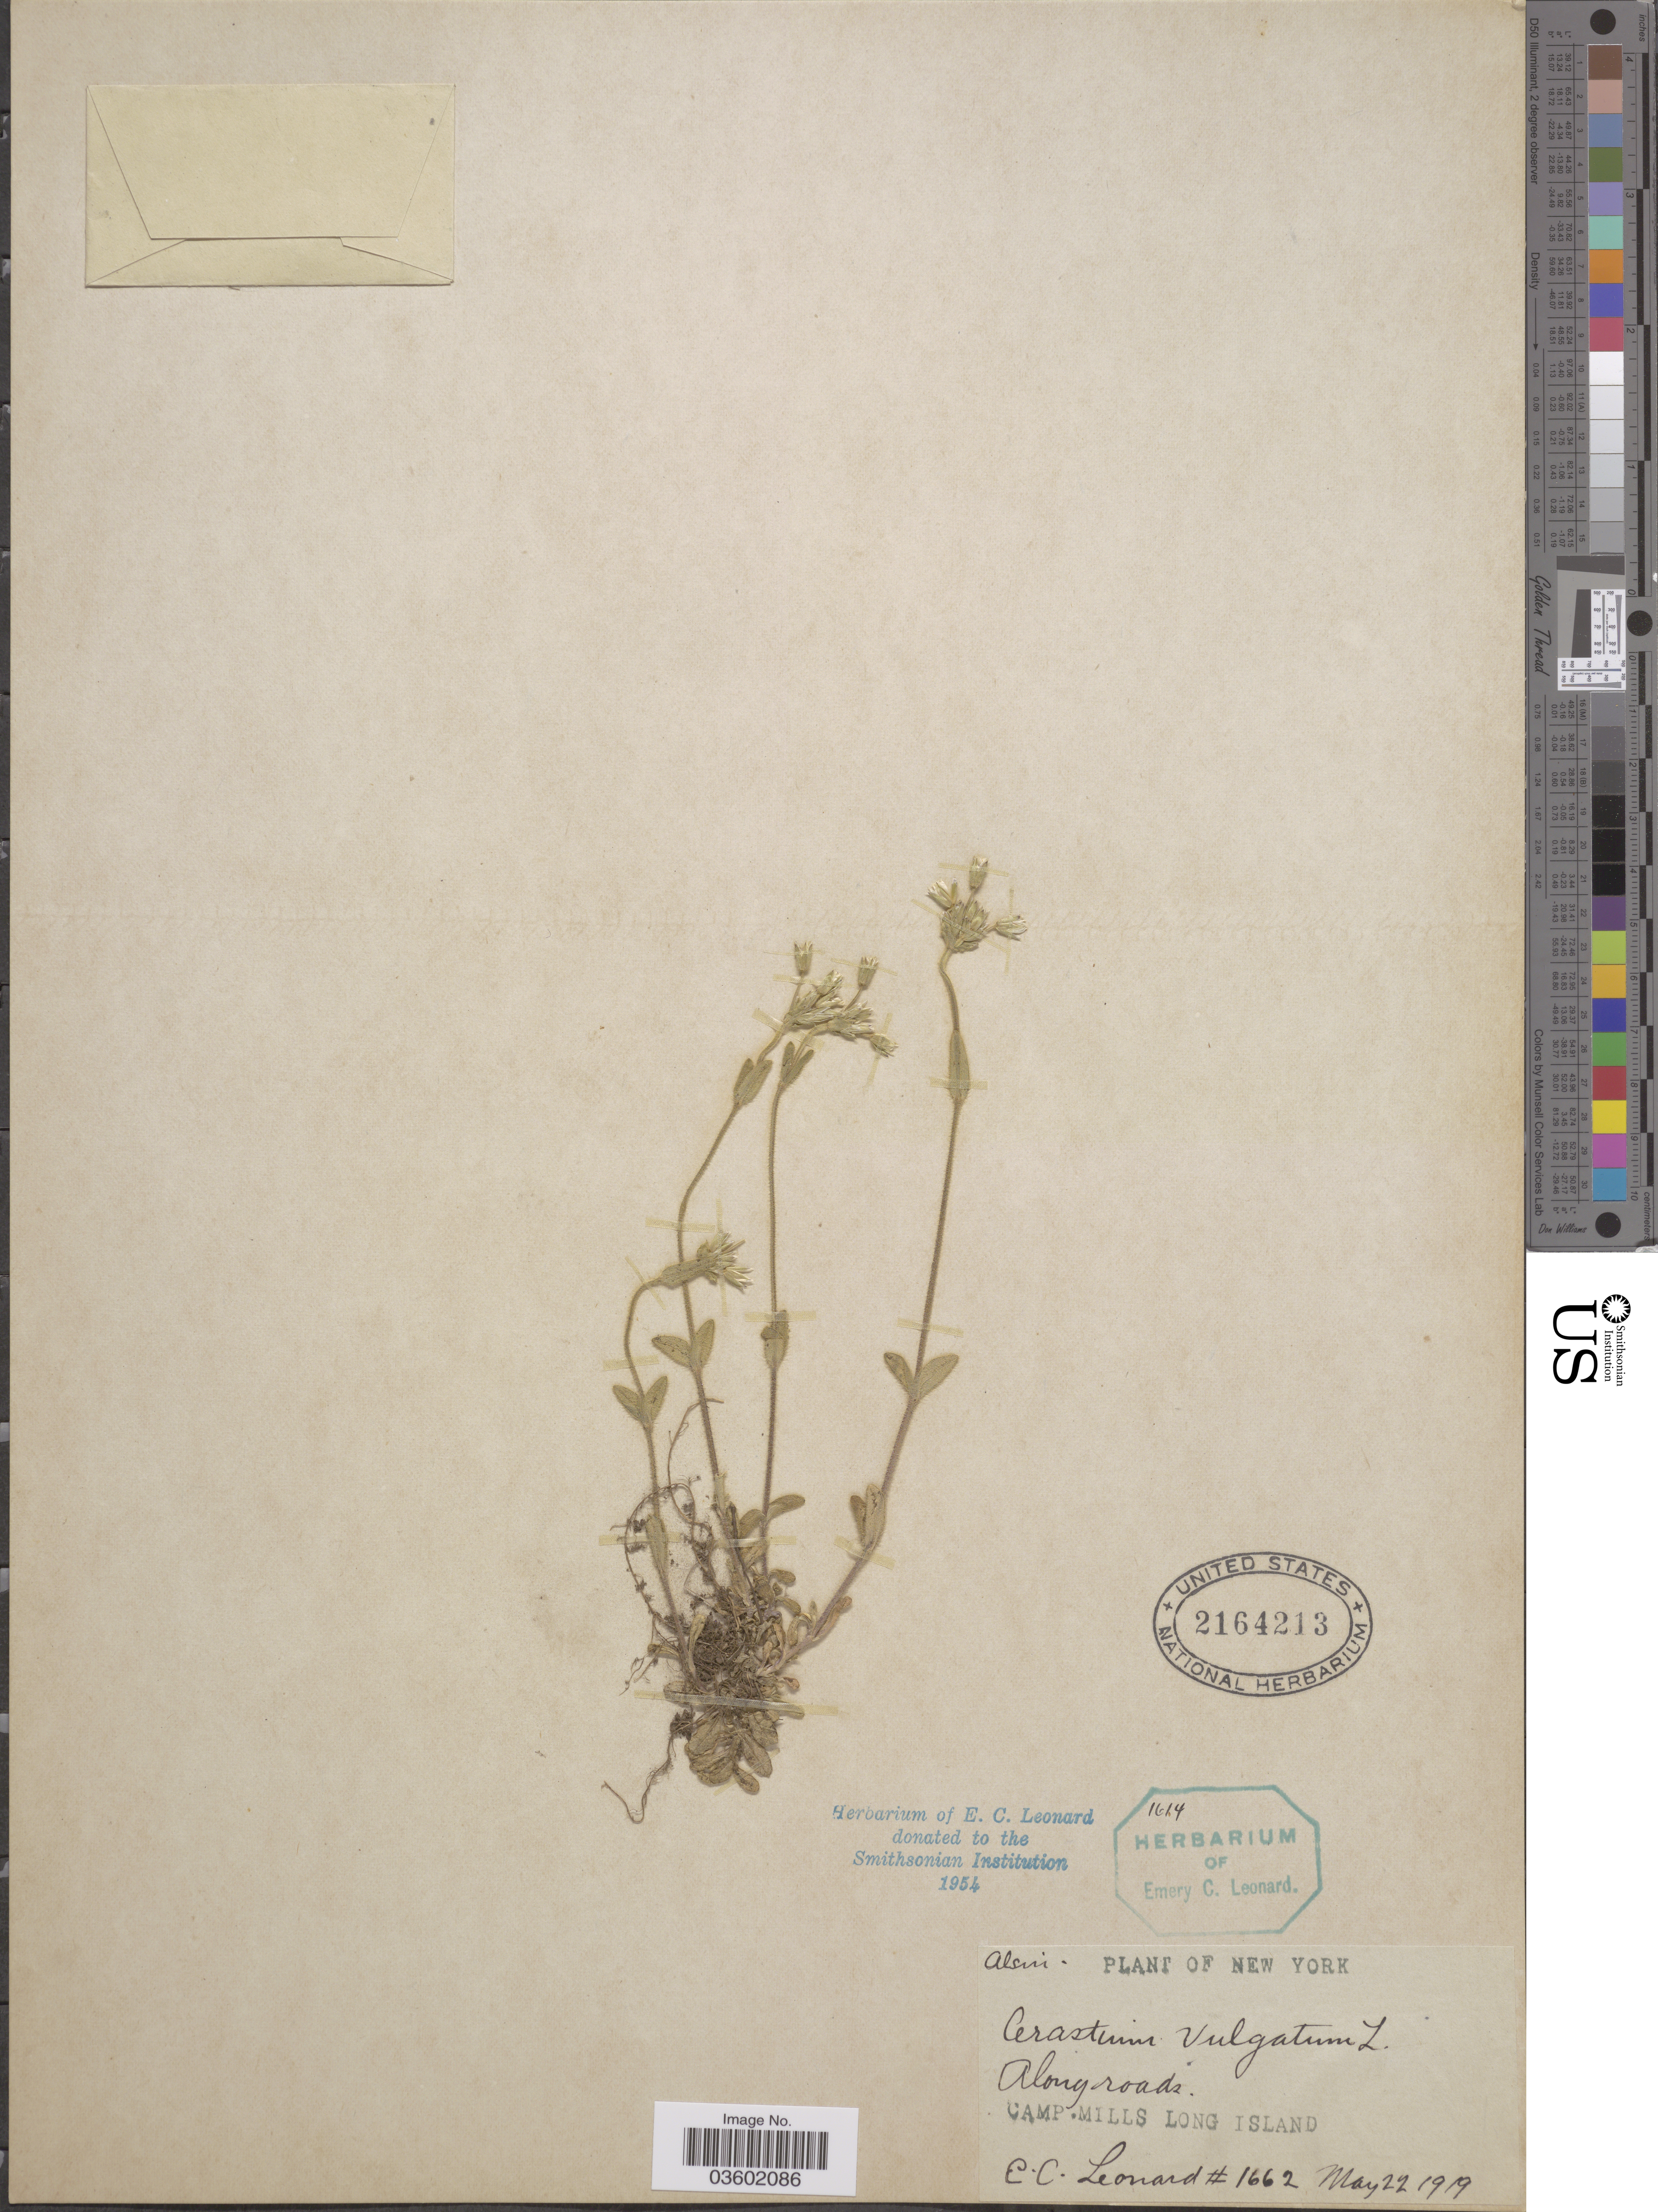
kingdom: Plantae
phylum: Tracheophyta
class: Magnoliopsida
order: Caryophyllales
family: Caryophyllaceae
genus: Cerastium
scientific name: Cerastium vulgatum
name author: L.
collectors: E. C. Leonard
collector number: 1662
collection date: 1919-05-22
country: United States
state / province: New York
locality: Camp Mills Long Island.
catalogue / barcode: US 2164213